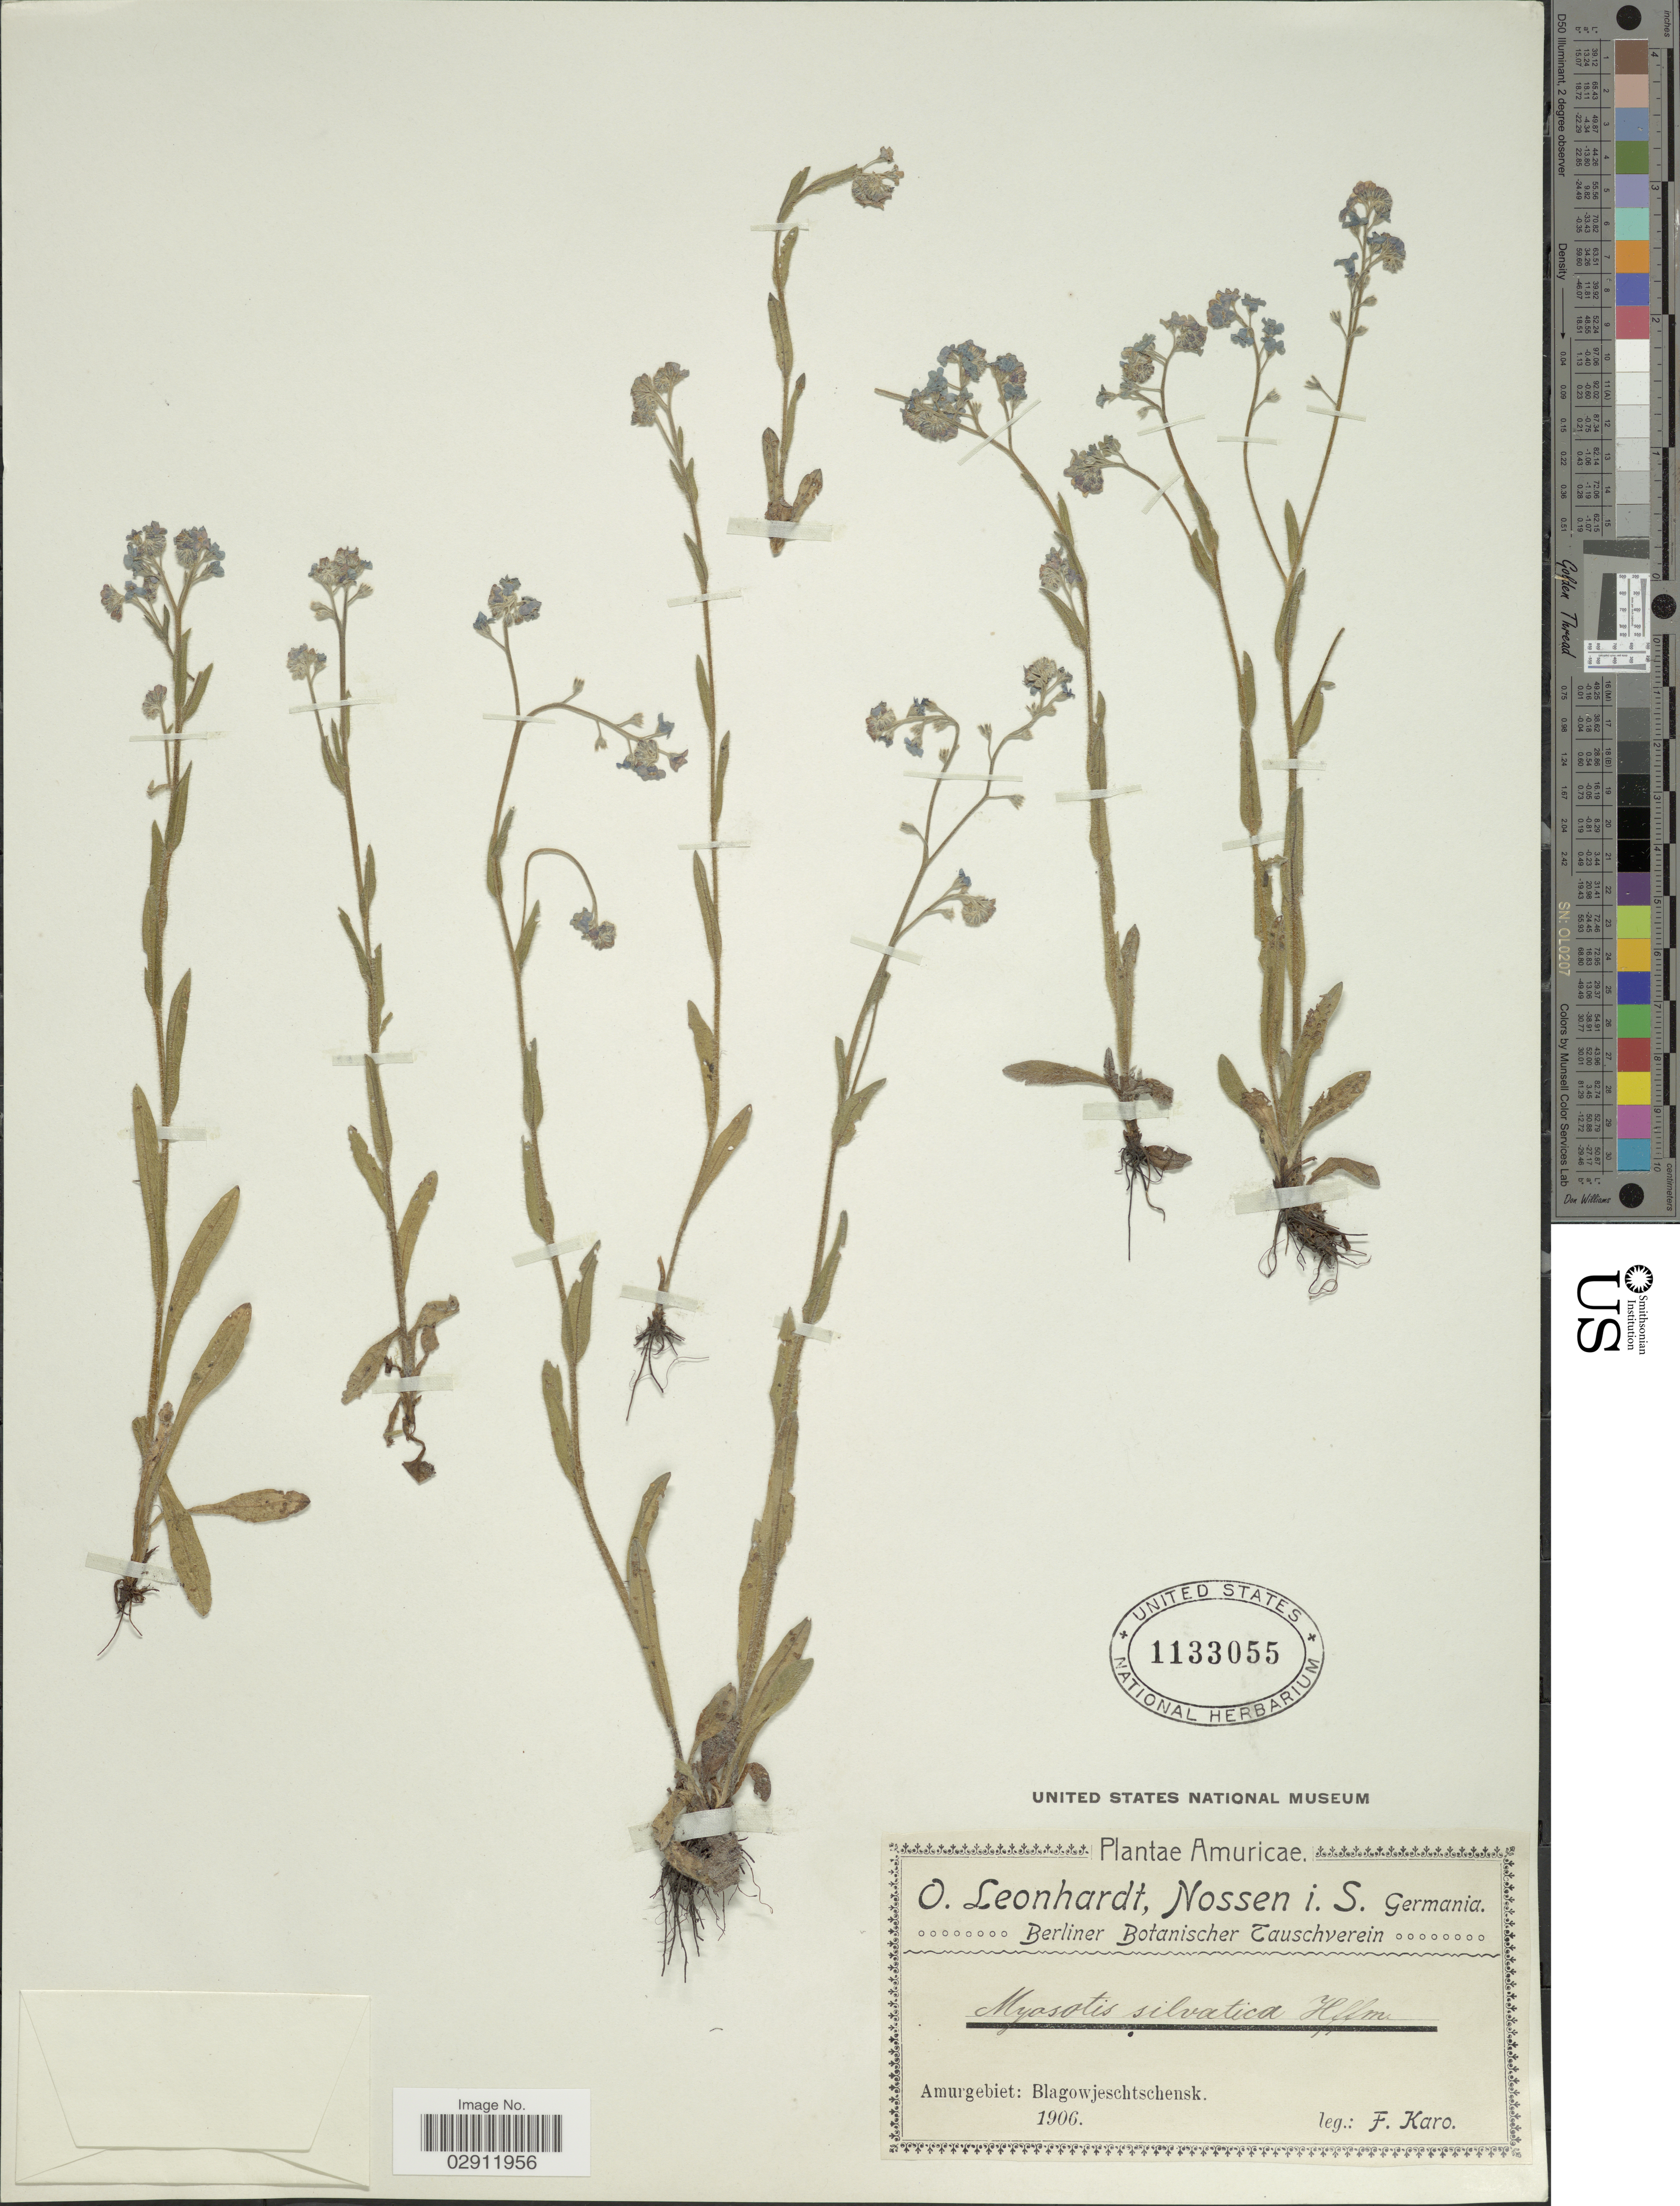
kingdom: Plantae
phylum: Tracheophyta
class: Magnoliopsida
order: Boraginales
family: Boraginaceae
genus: Myosotis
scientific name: Myosotis sylvatica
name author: Ehrh. ex Hoffm.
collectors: F. Karo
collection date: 1906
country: Russian Federation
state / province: Amur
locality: Amurgebiet: Blagowjeschtschensk.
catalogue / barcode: US 1133055